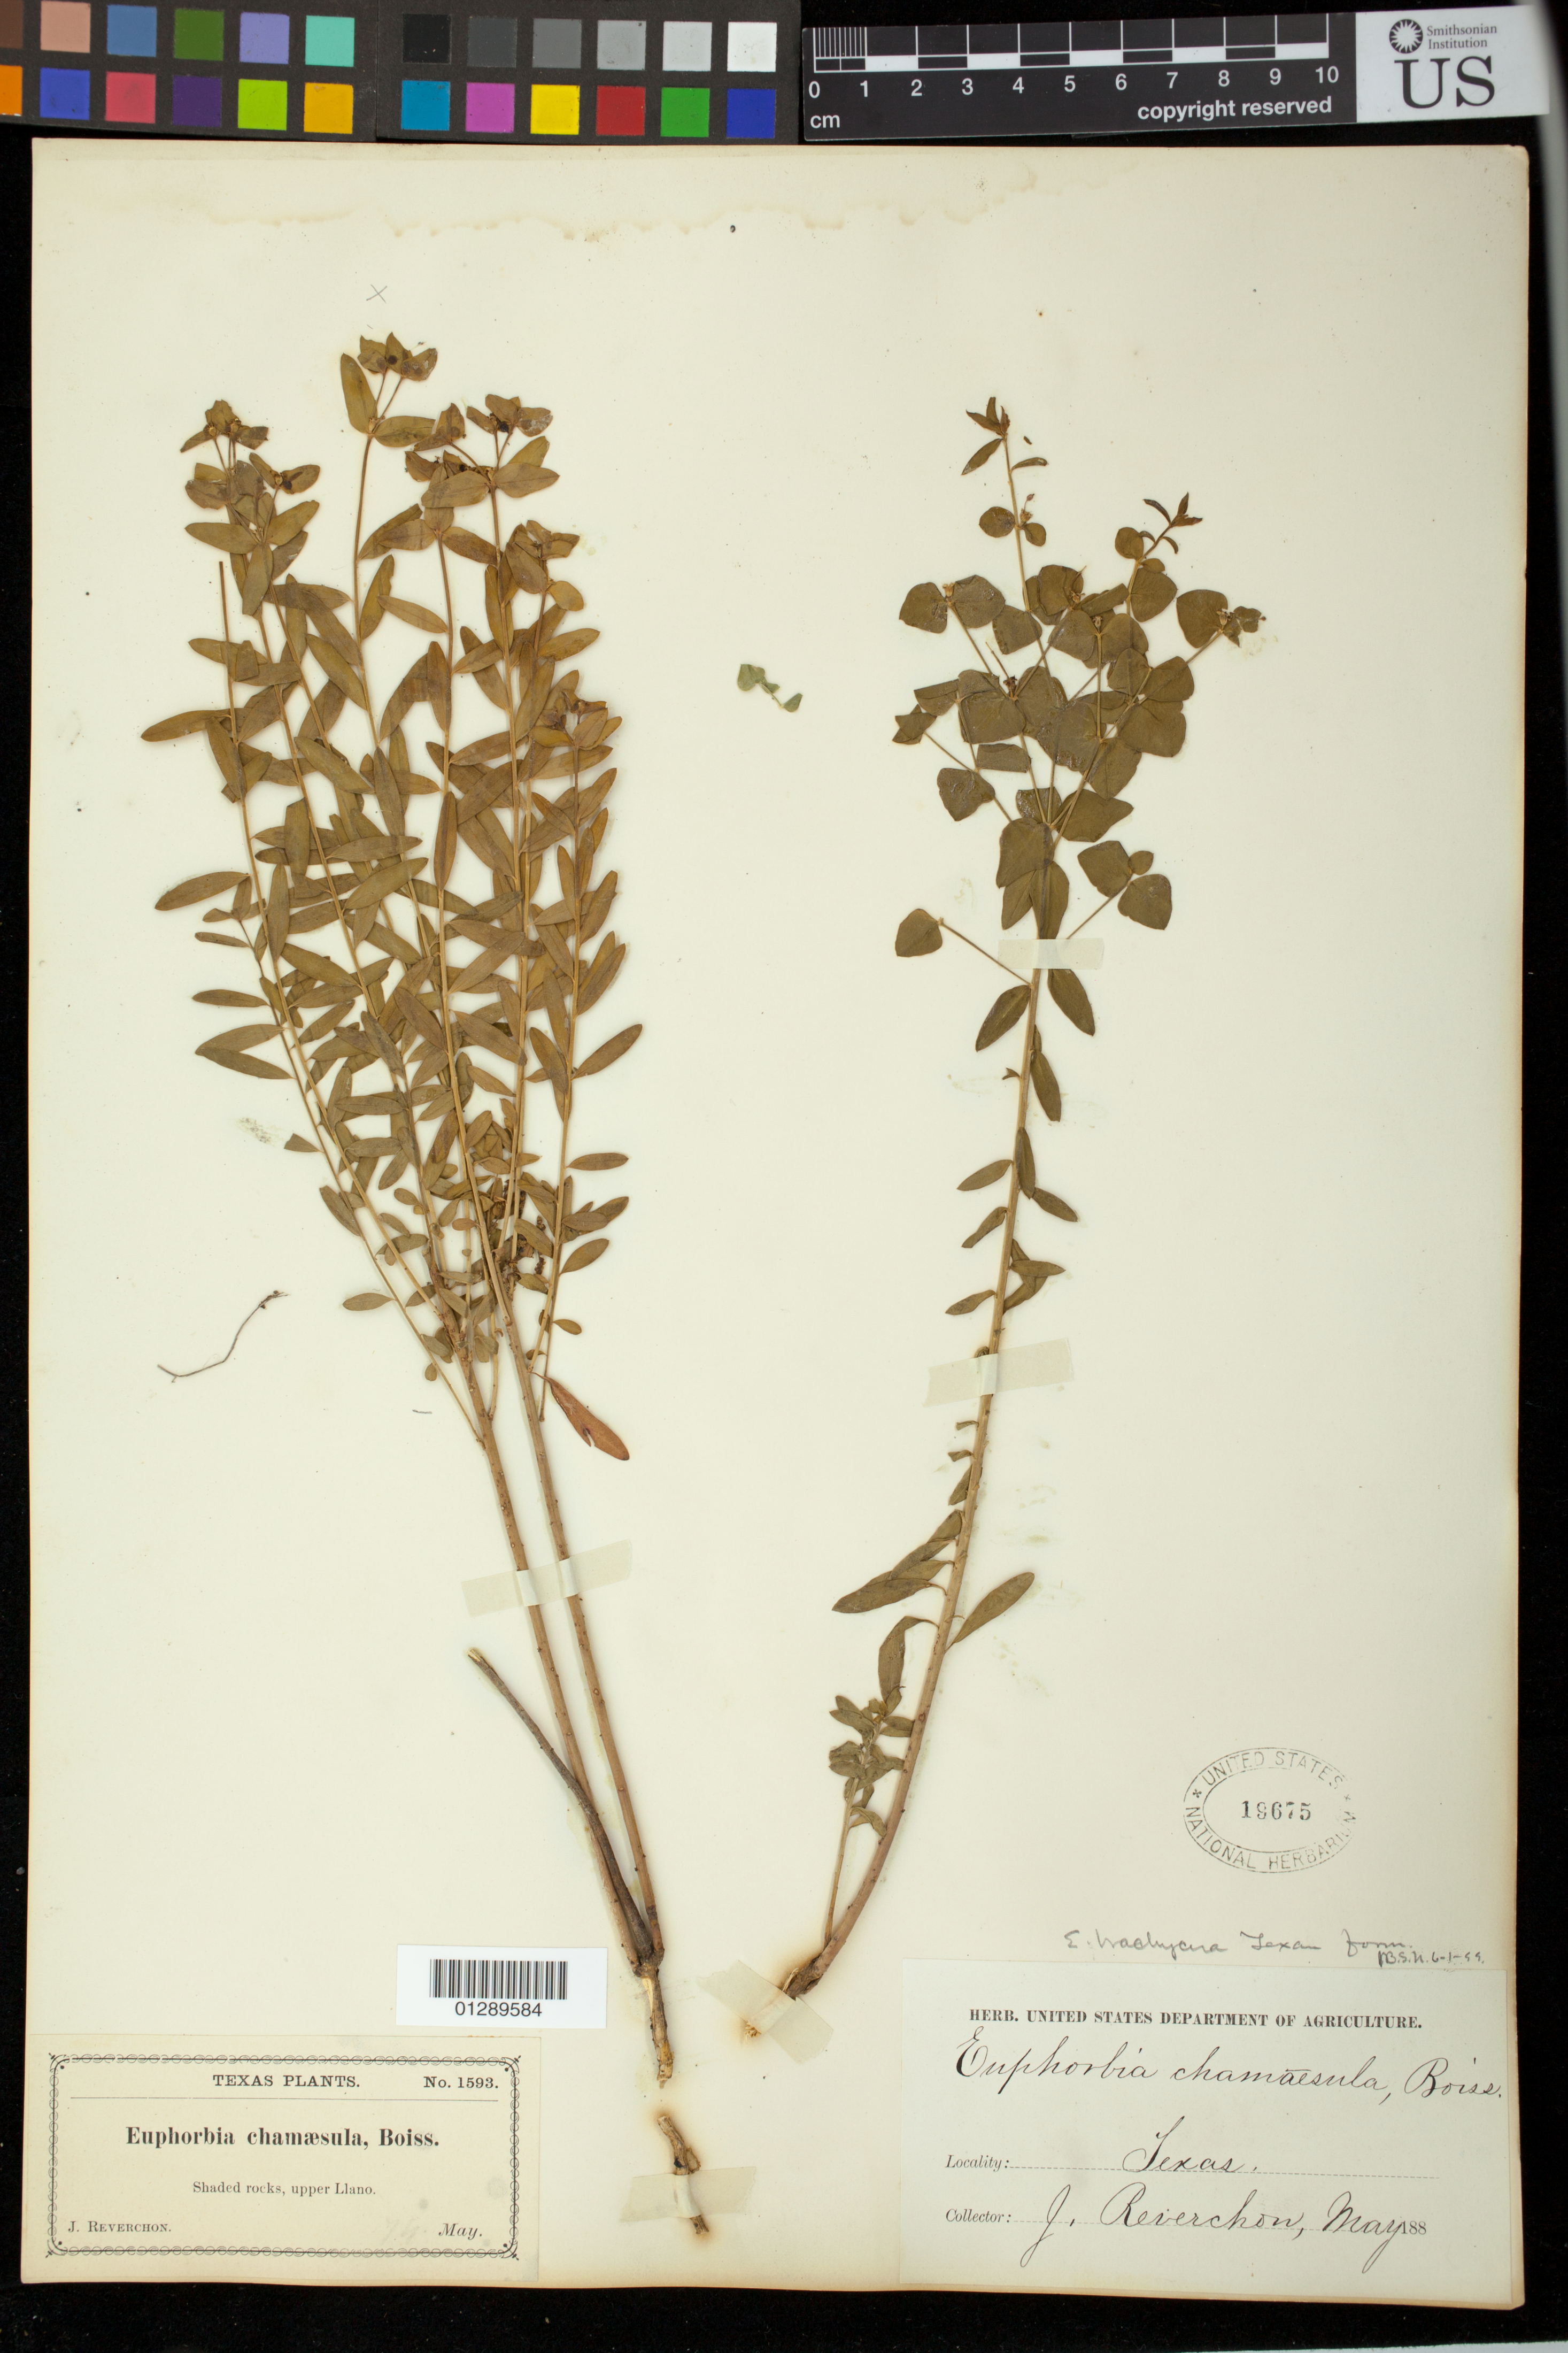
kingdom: Plantae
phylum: Tracheophyta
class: Magnoliopsida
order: Malpighiales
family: Euphorbiaceae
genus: Euphorbia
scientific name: Euphorbia brachycera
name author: Engelm. in Emory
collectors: J. Reverchon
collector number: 1593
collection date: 1880-05/1889-05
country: United States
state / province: Texas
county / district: Llano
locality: upper Llano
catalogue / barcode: US 19675